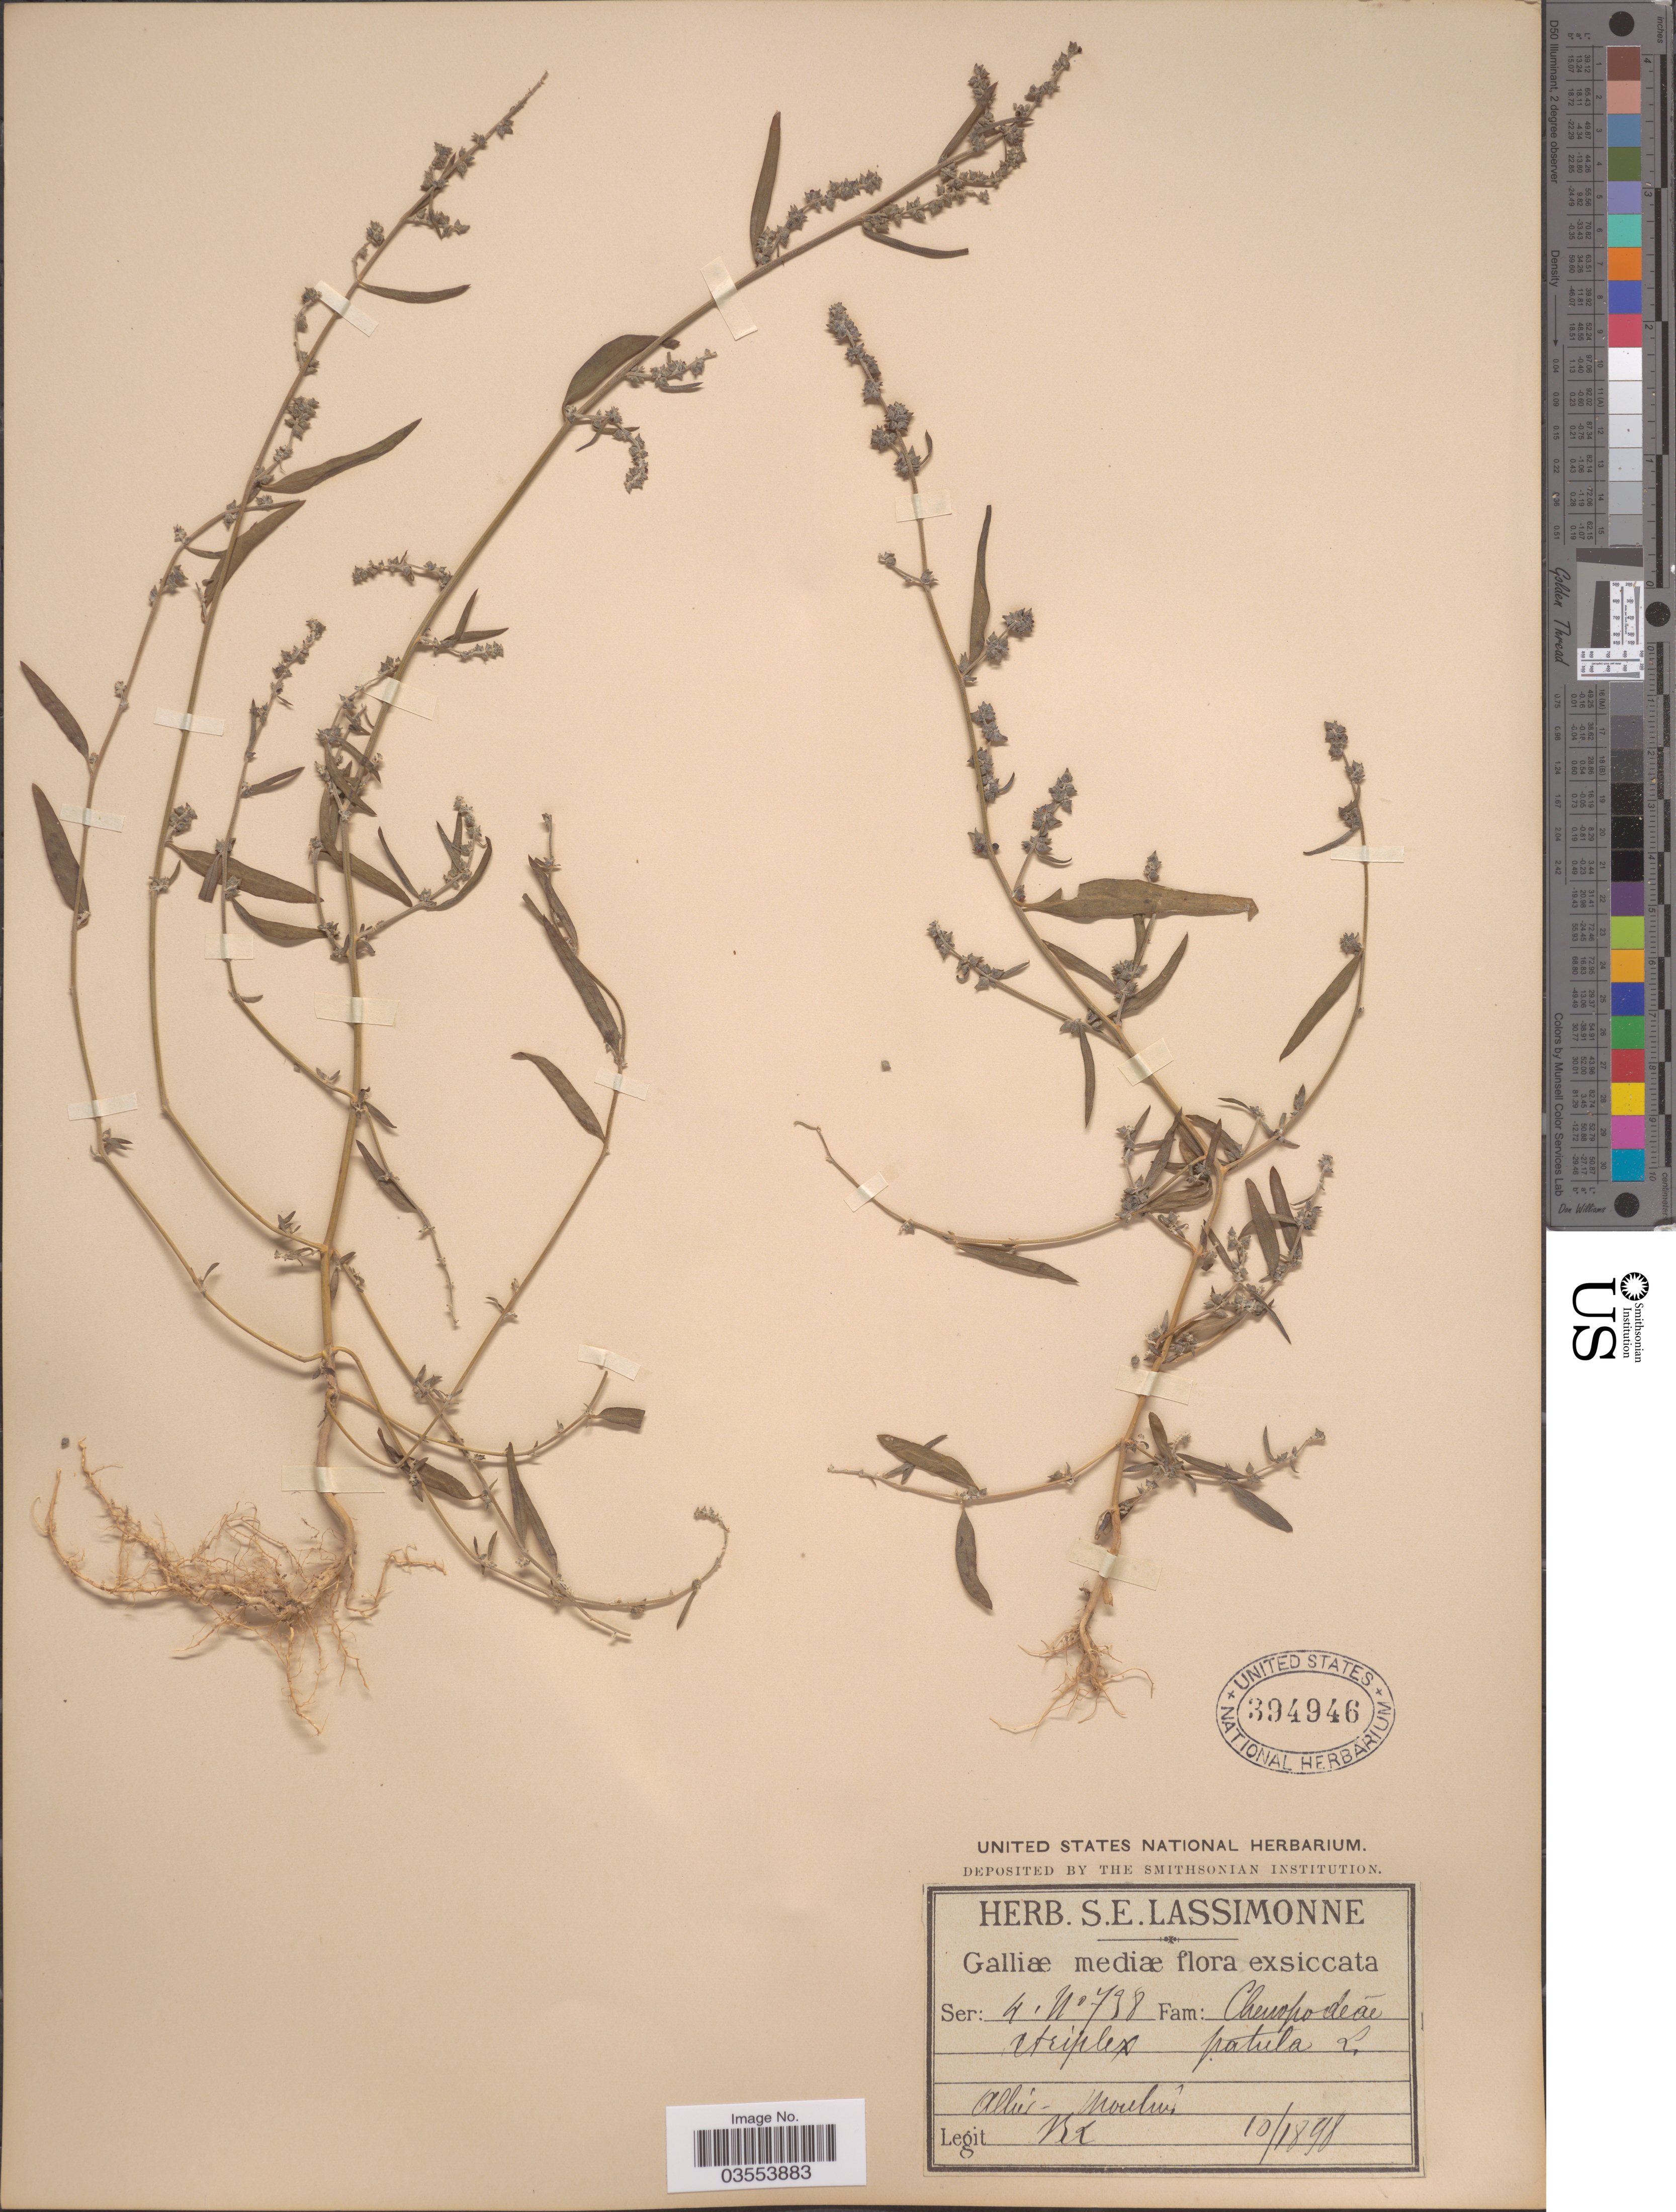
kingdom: Plantae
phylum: Tracheophyta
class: Magnoliopsida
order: Caryophyllales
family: Amaranthaceae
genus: Atriplex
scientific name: Atriplex patula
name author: L.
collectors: S. Lassimonne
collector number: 738*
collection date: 1898-10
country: France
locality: Galliæ mediæ. Allier-Moulins.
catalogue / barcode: US 394946